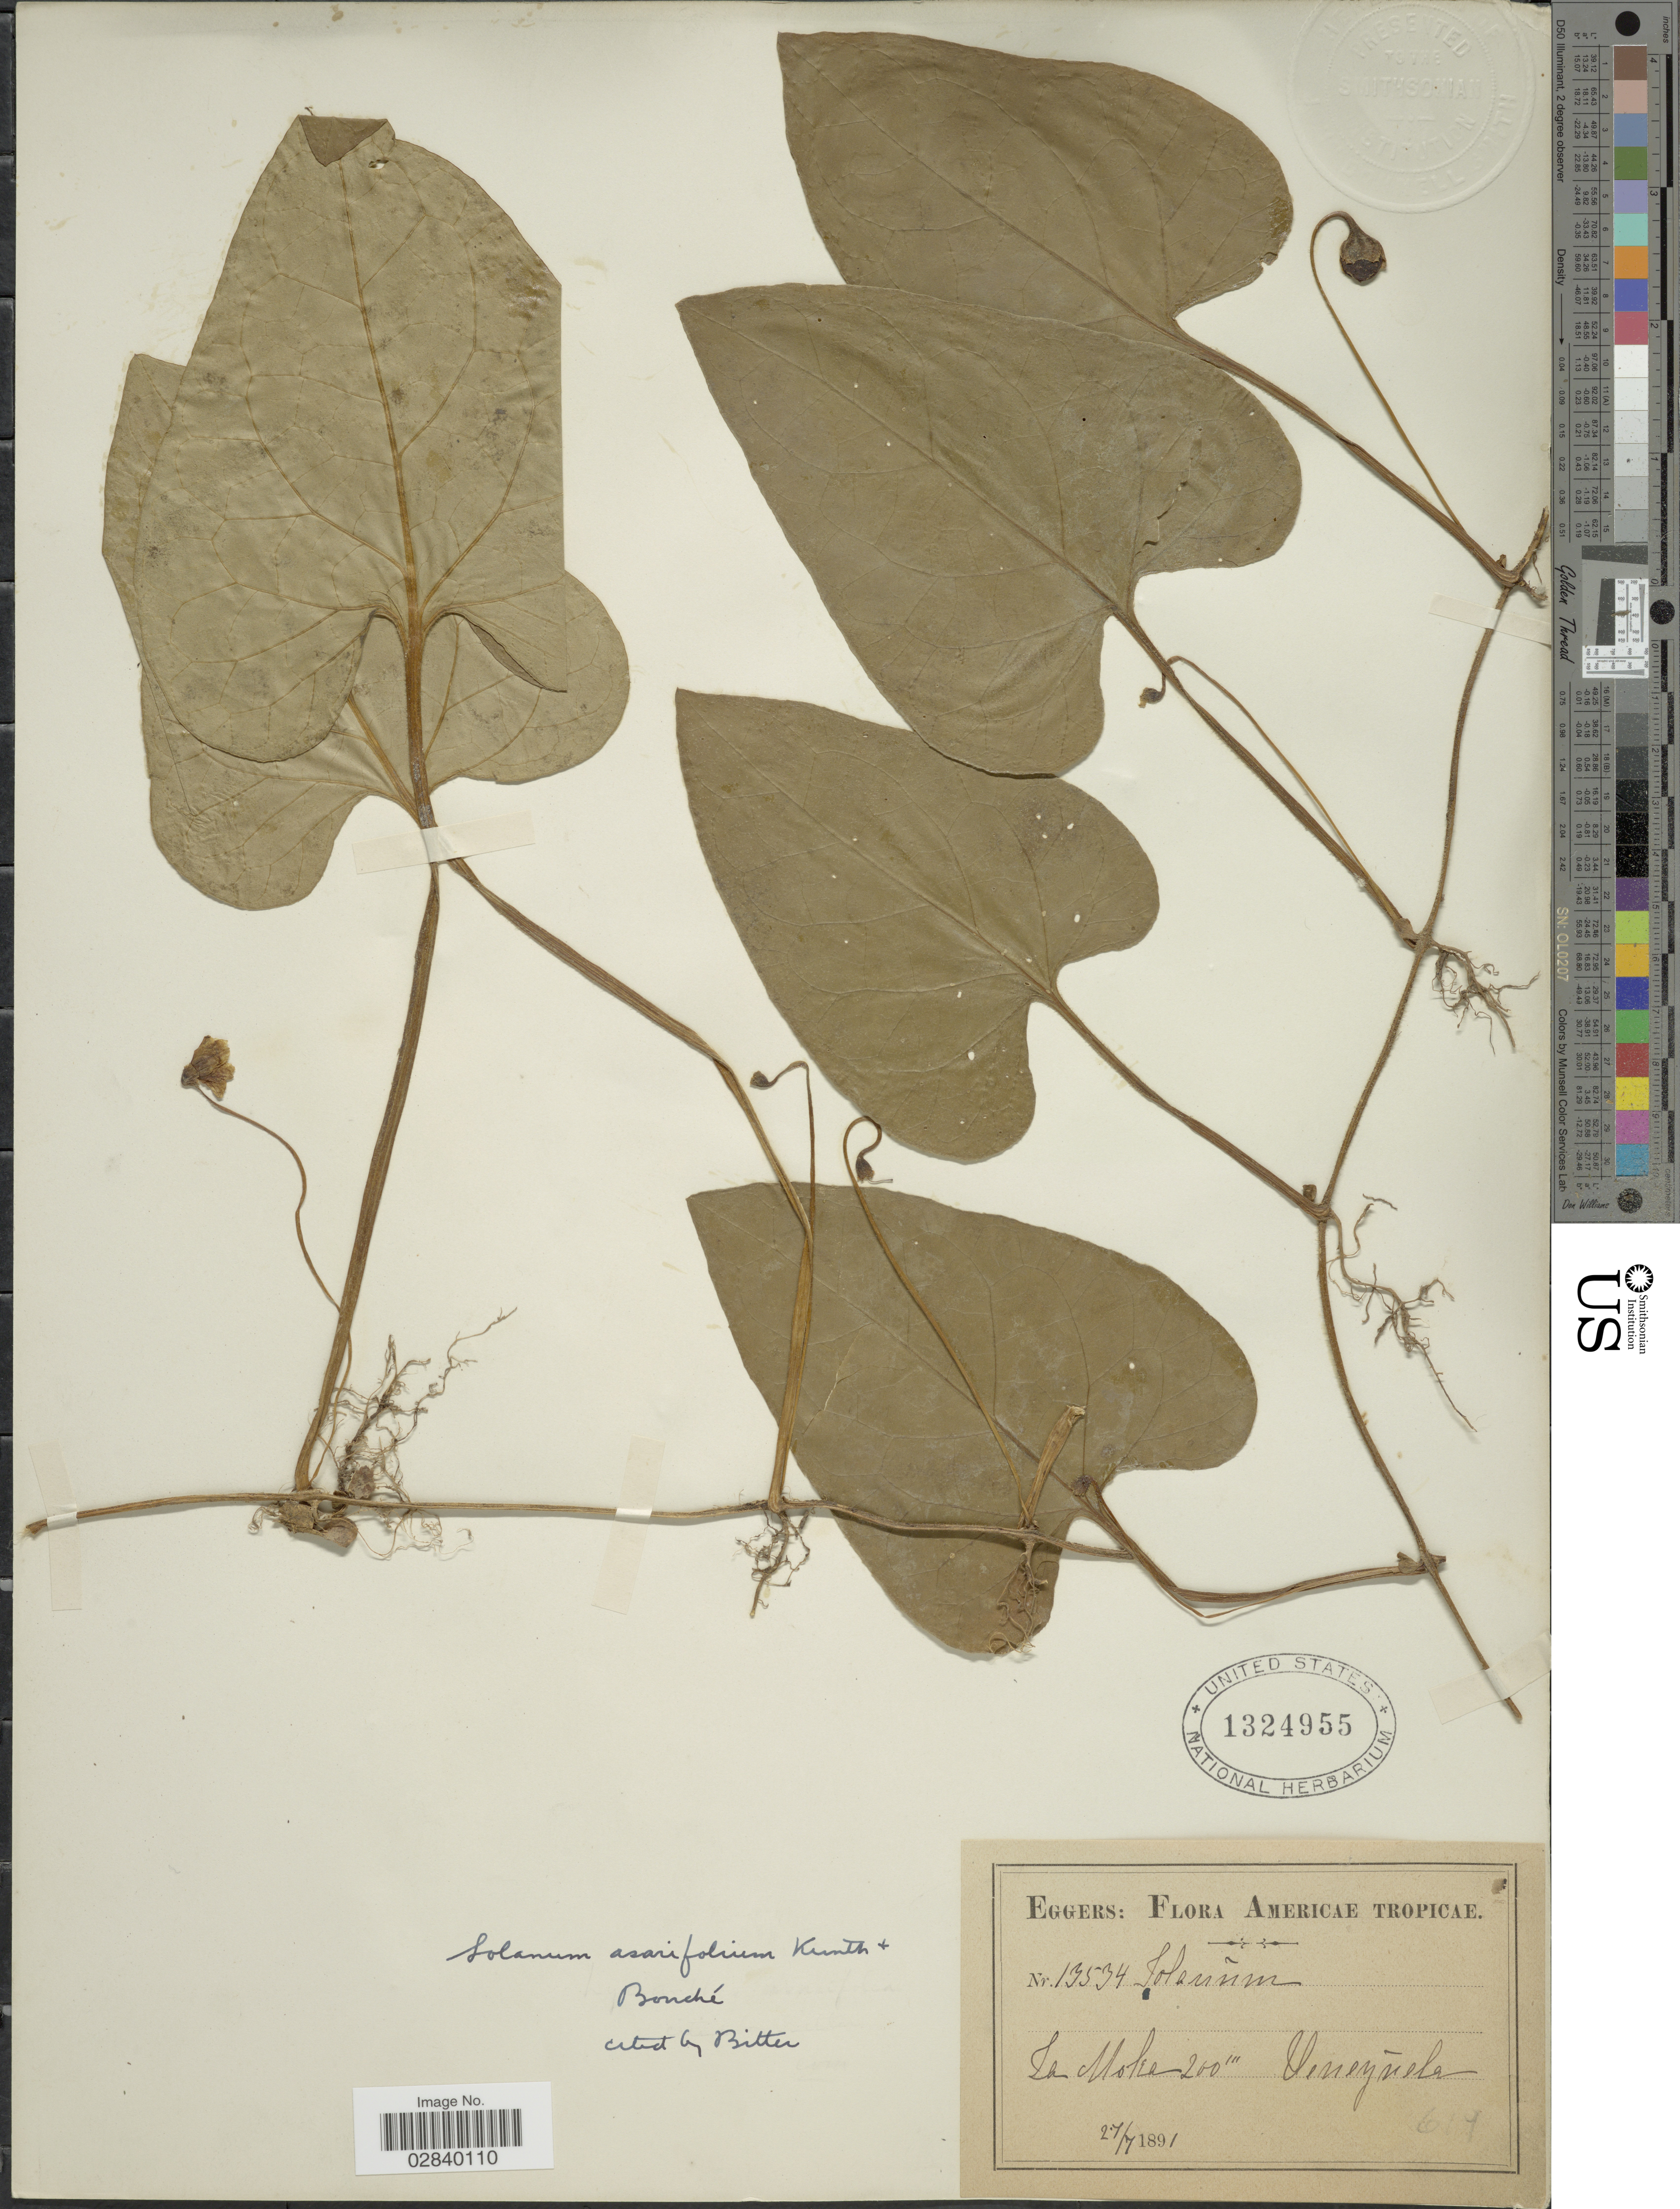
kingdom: Plantae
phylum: Tracheophyta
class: Magnoliopsida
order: Solanales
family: Solanaceae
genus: Lycianthes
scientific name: Lycianthes asarifolia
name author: (Kunth & C.D. Bouché) Bitter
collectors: -. Eggers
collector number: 13534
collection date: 1891-07-27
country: Venezuela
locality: La Moka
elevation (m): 200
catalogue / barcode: US 1324955